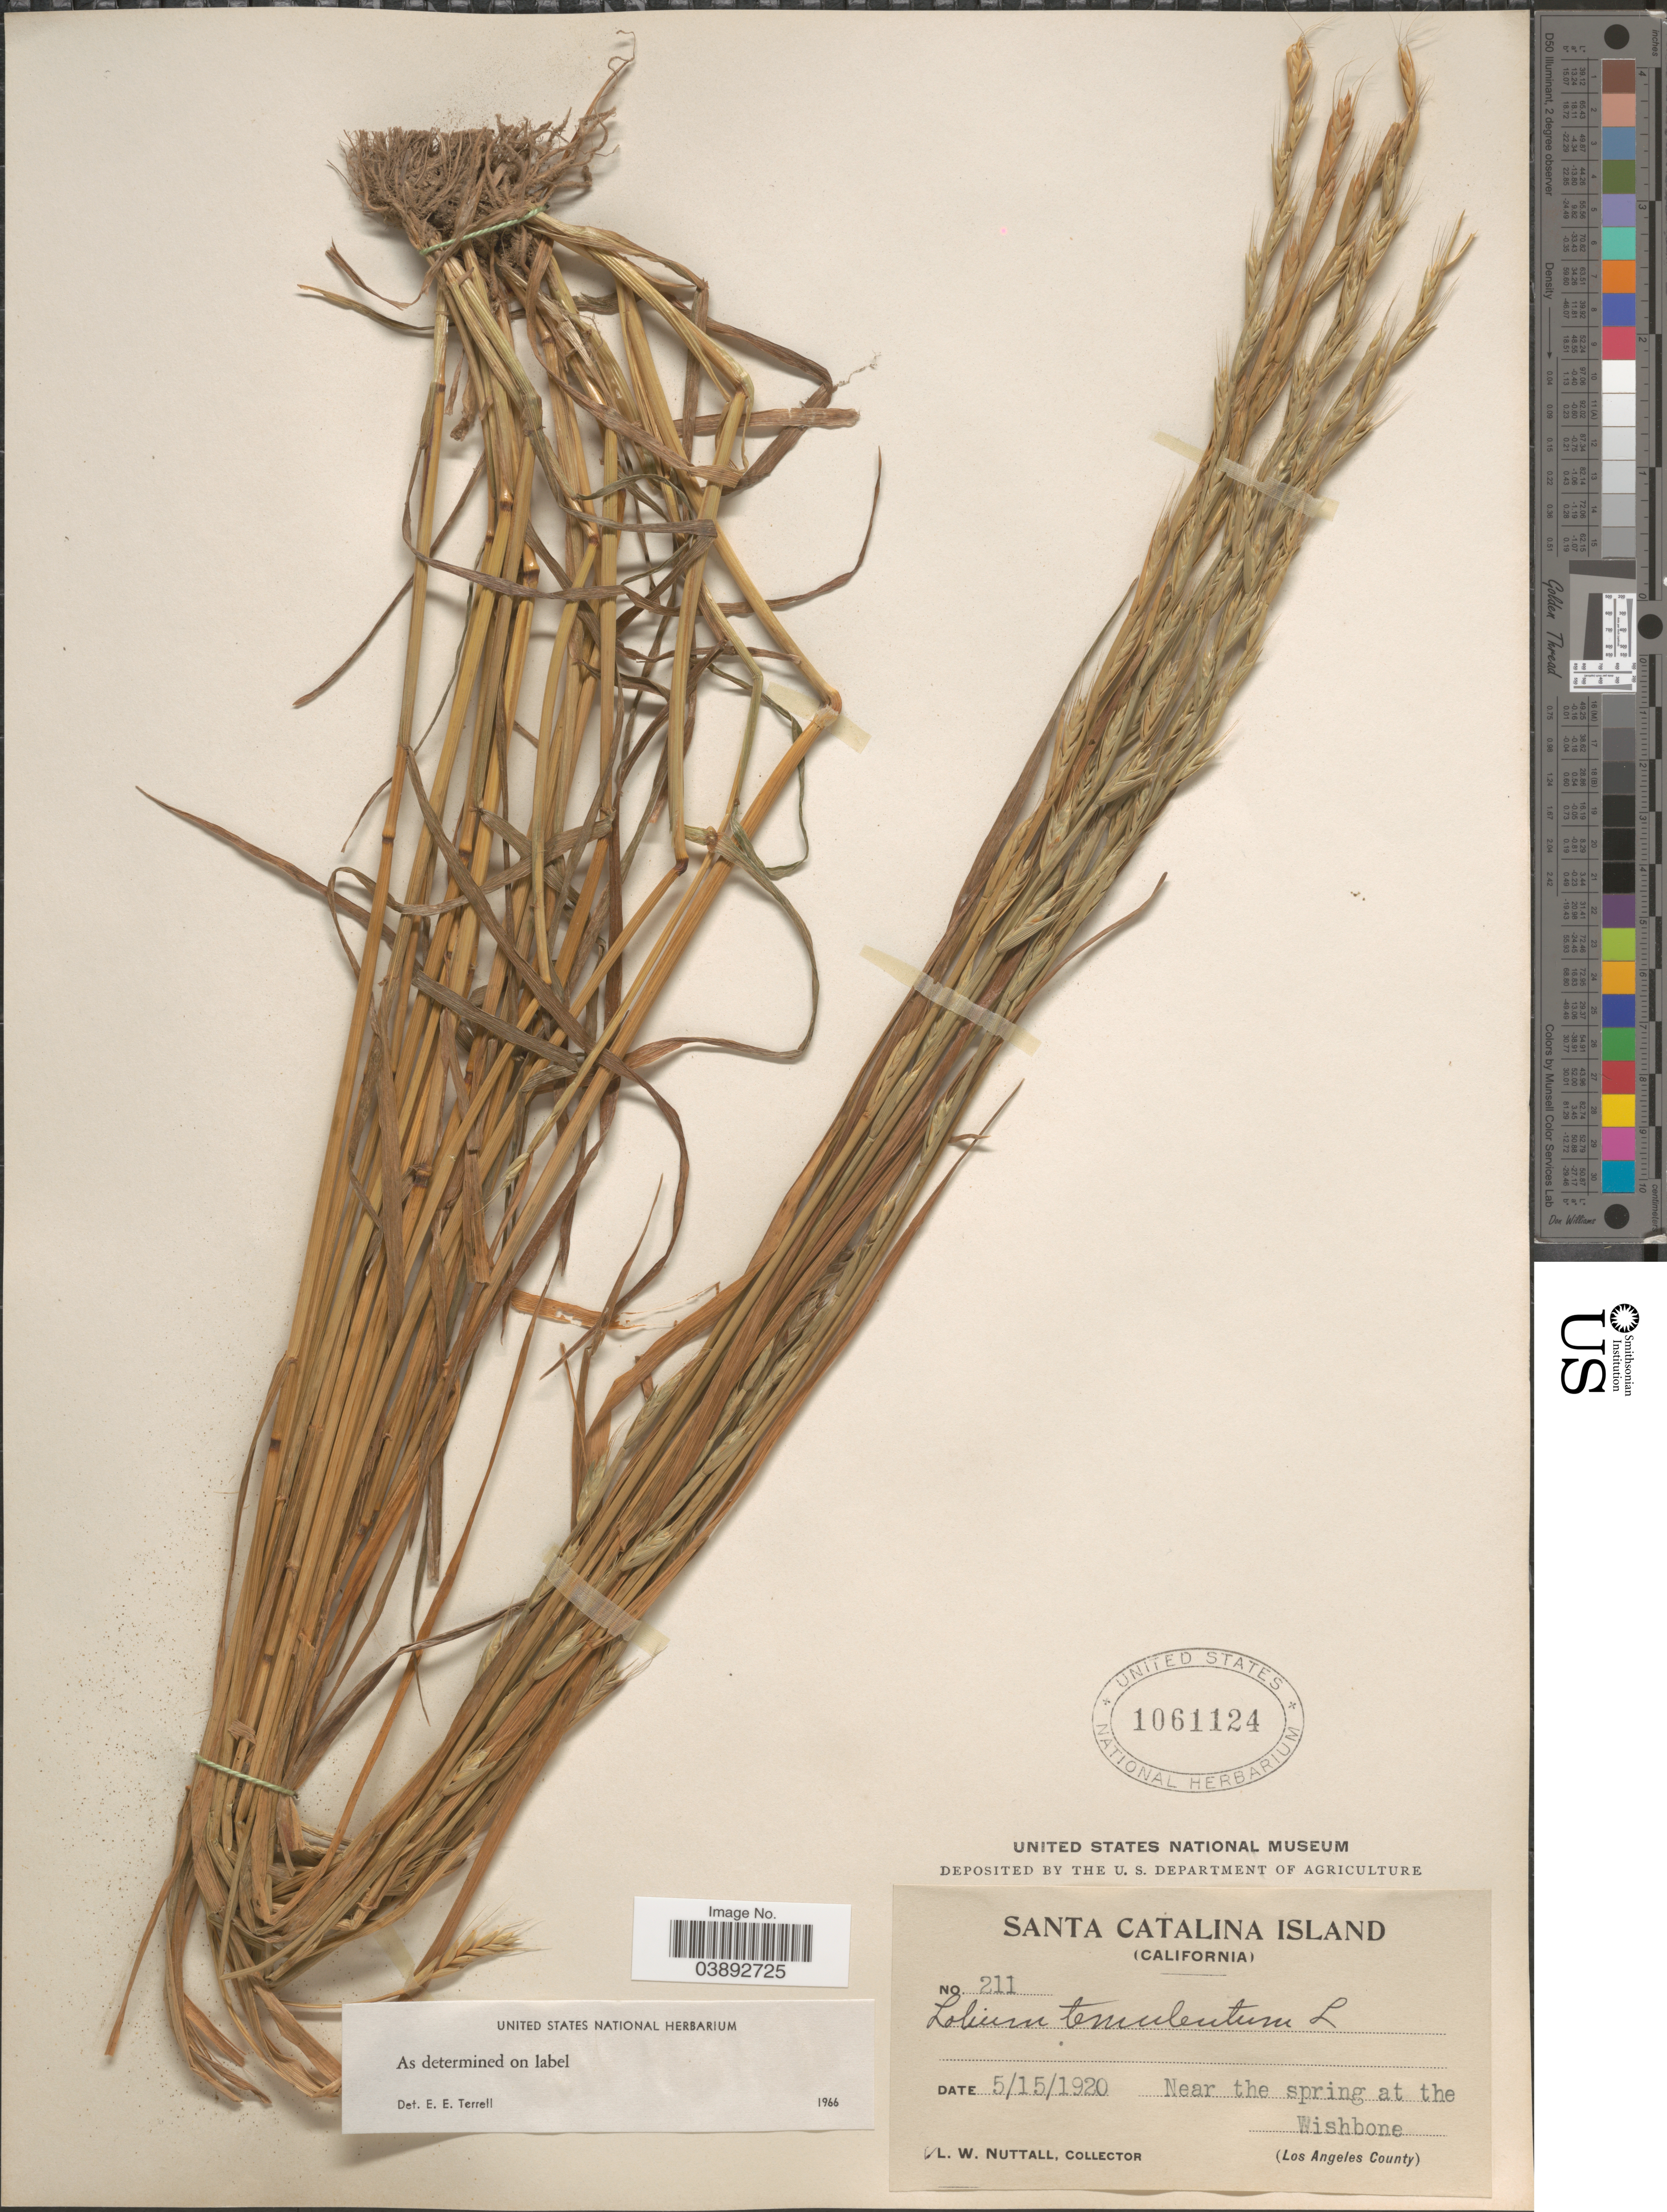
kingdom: Plantae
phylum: Tracheophyta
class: Liliopsida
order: Poales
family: Poaceae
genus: Lolium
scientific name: Lolium temulentum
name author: L.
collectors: L. W. Nuttall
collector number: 211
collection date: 1920-05-15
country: United States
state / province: California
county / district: Los Angeles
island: Santa Catalina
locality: Santa Catalina Island. Near the spring at the Wishbone. (Los Angeles County).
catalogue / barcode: US 1061124